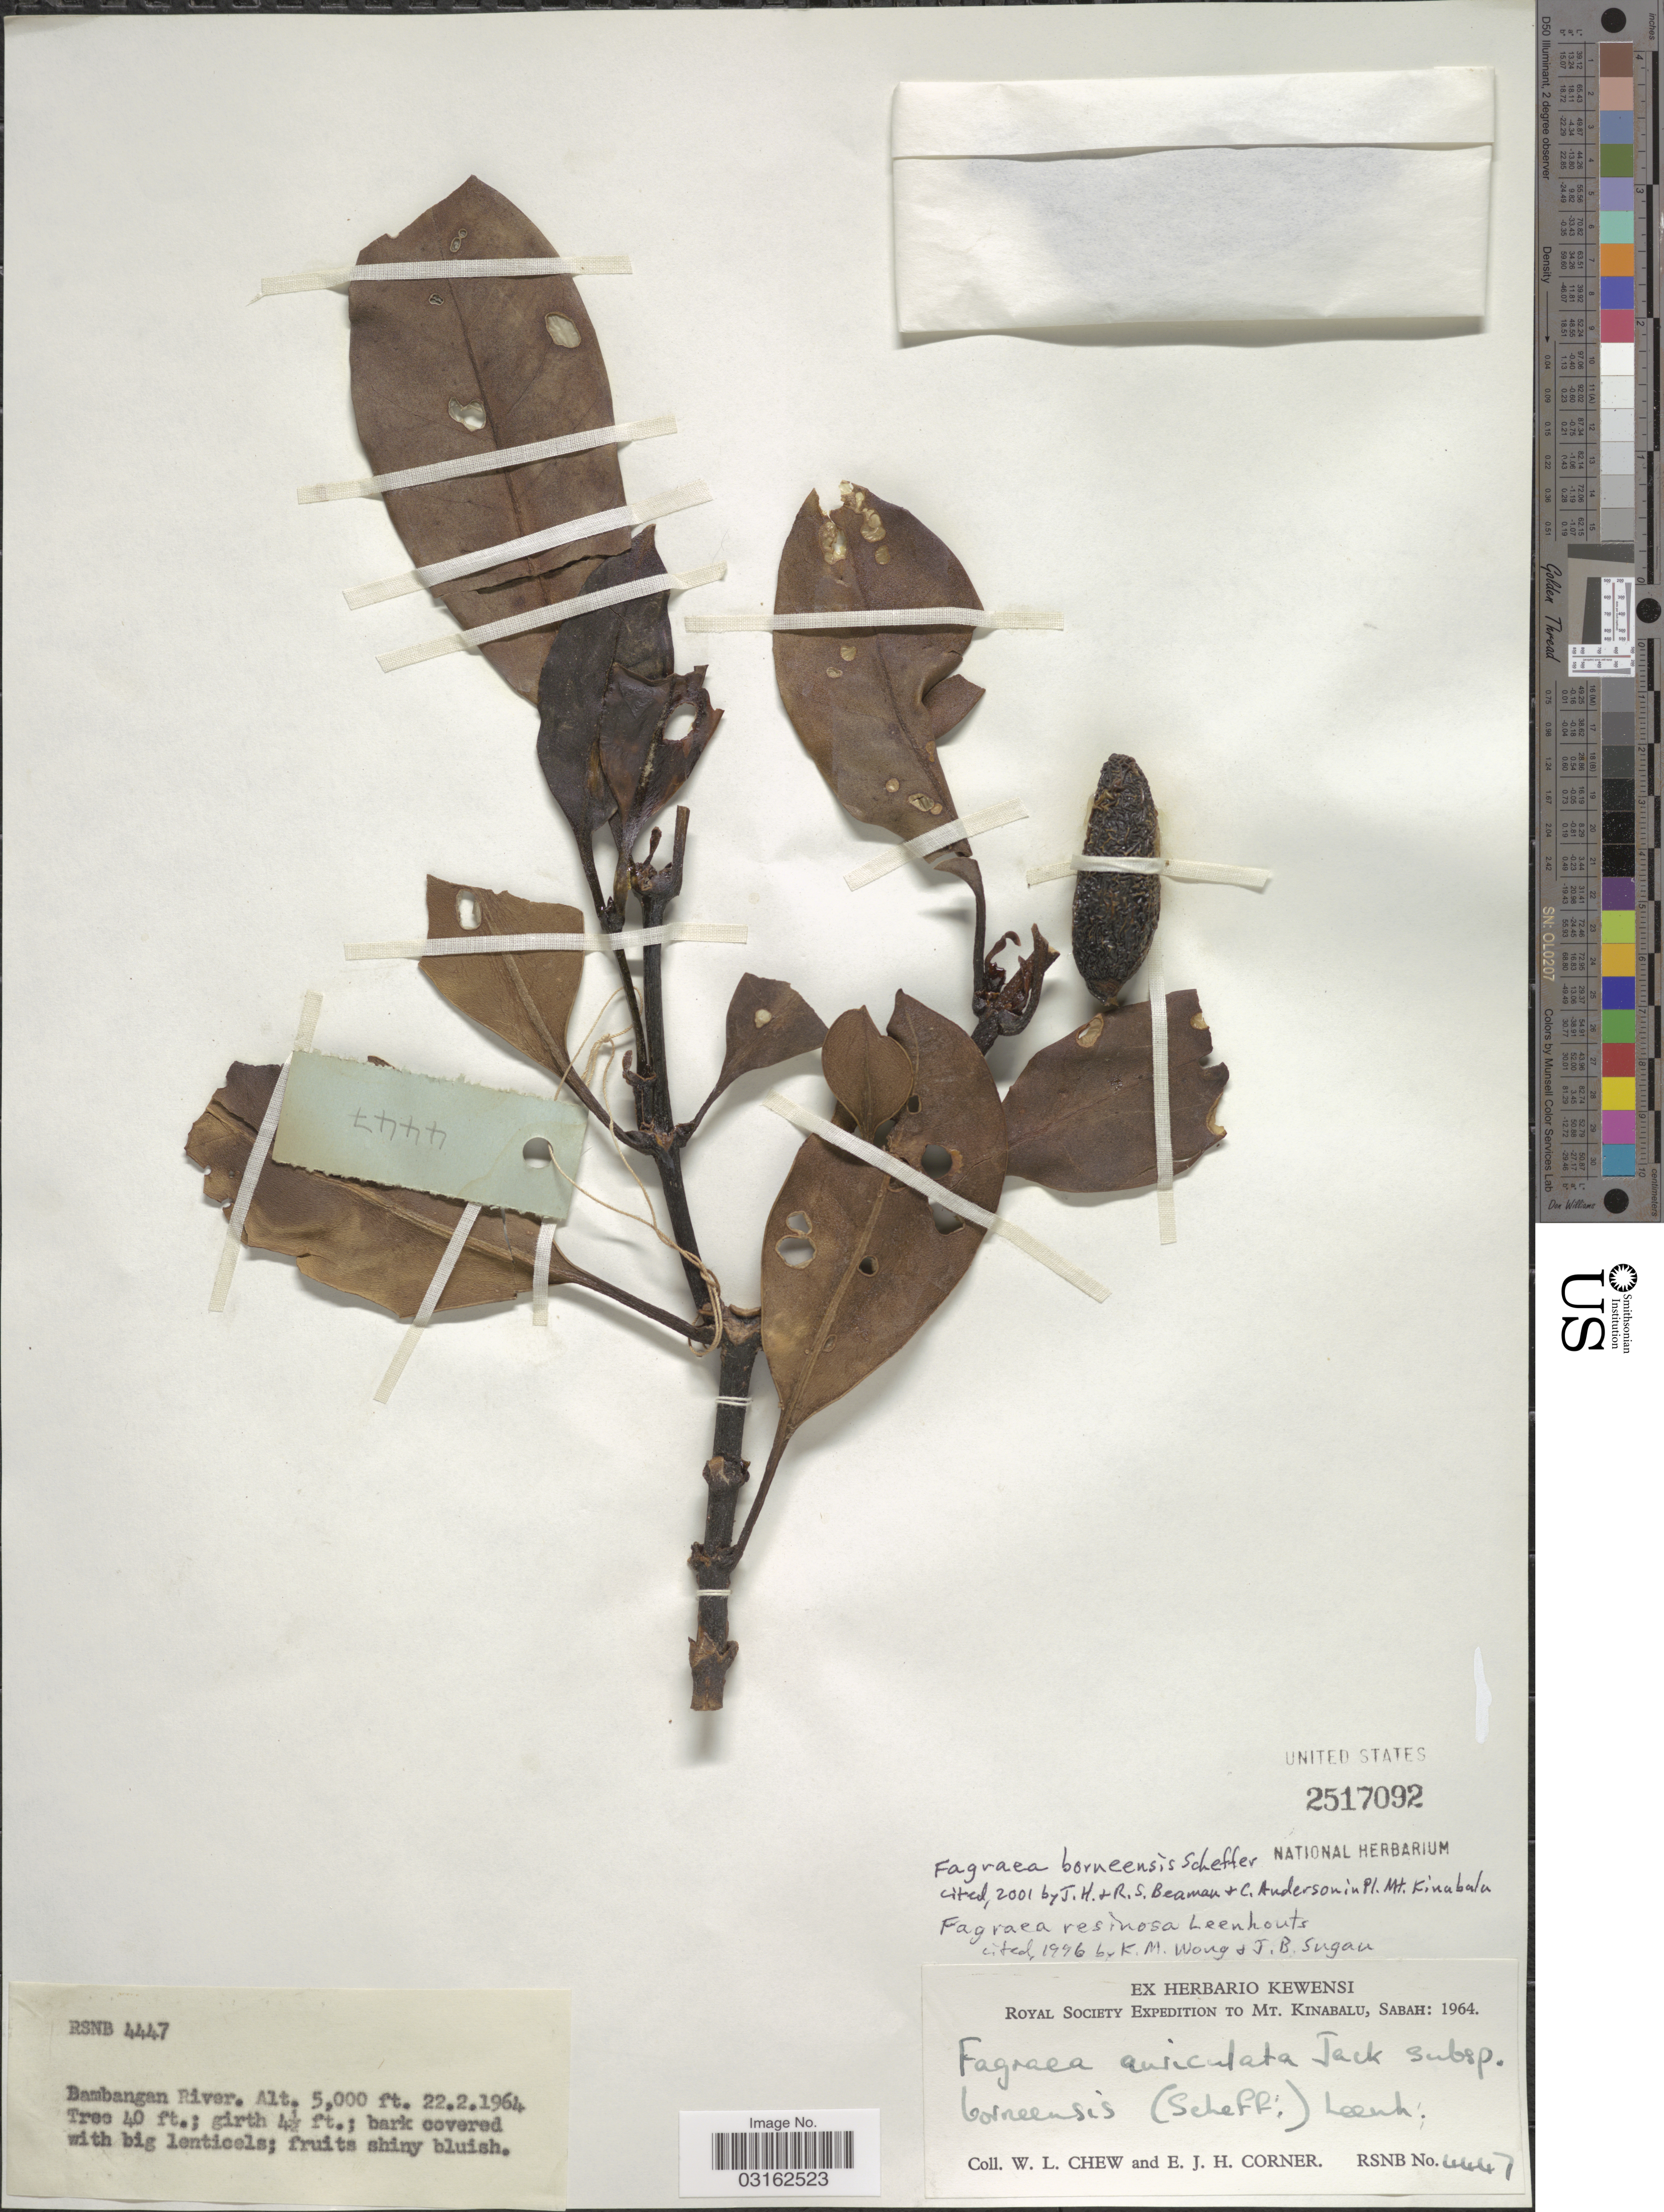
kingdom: Plantae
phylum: Tracheophyta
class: Magnoliopsida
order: Gentianales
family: Gentianaceae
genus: Fagraea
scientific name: Fagraea borneensis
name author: Scheff.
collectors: W. Chew & E. Corner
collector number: RSNB4447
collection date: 1964-02-22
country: Malaysia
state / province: Sabah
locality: Bambangan River. Mt. Kinabalu.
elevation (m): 1524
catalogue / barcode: US 2517092